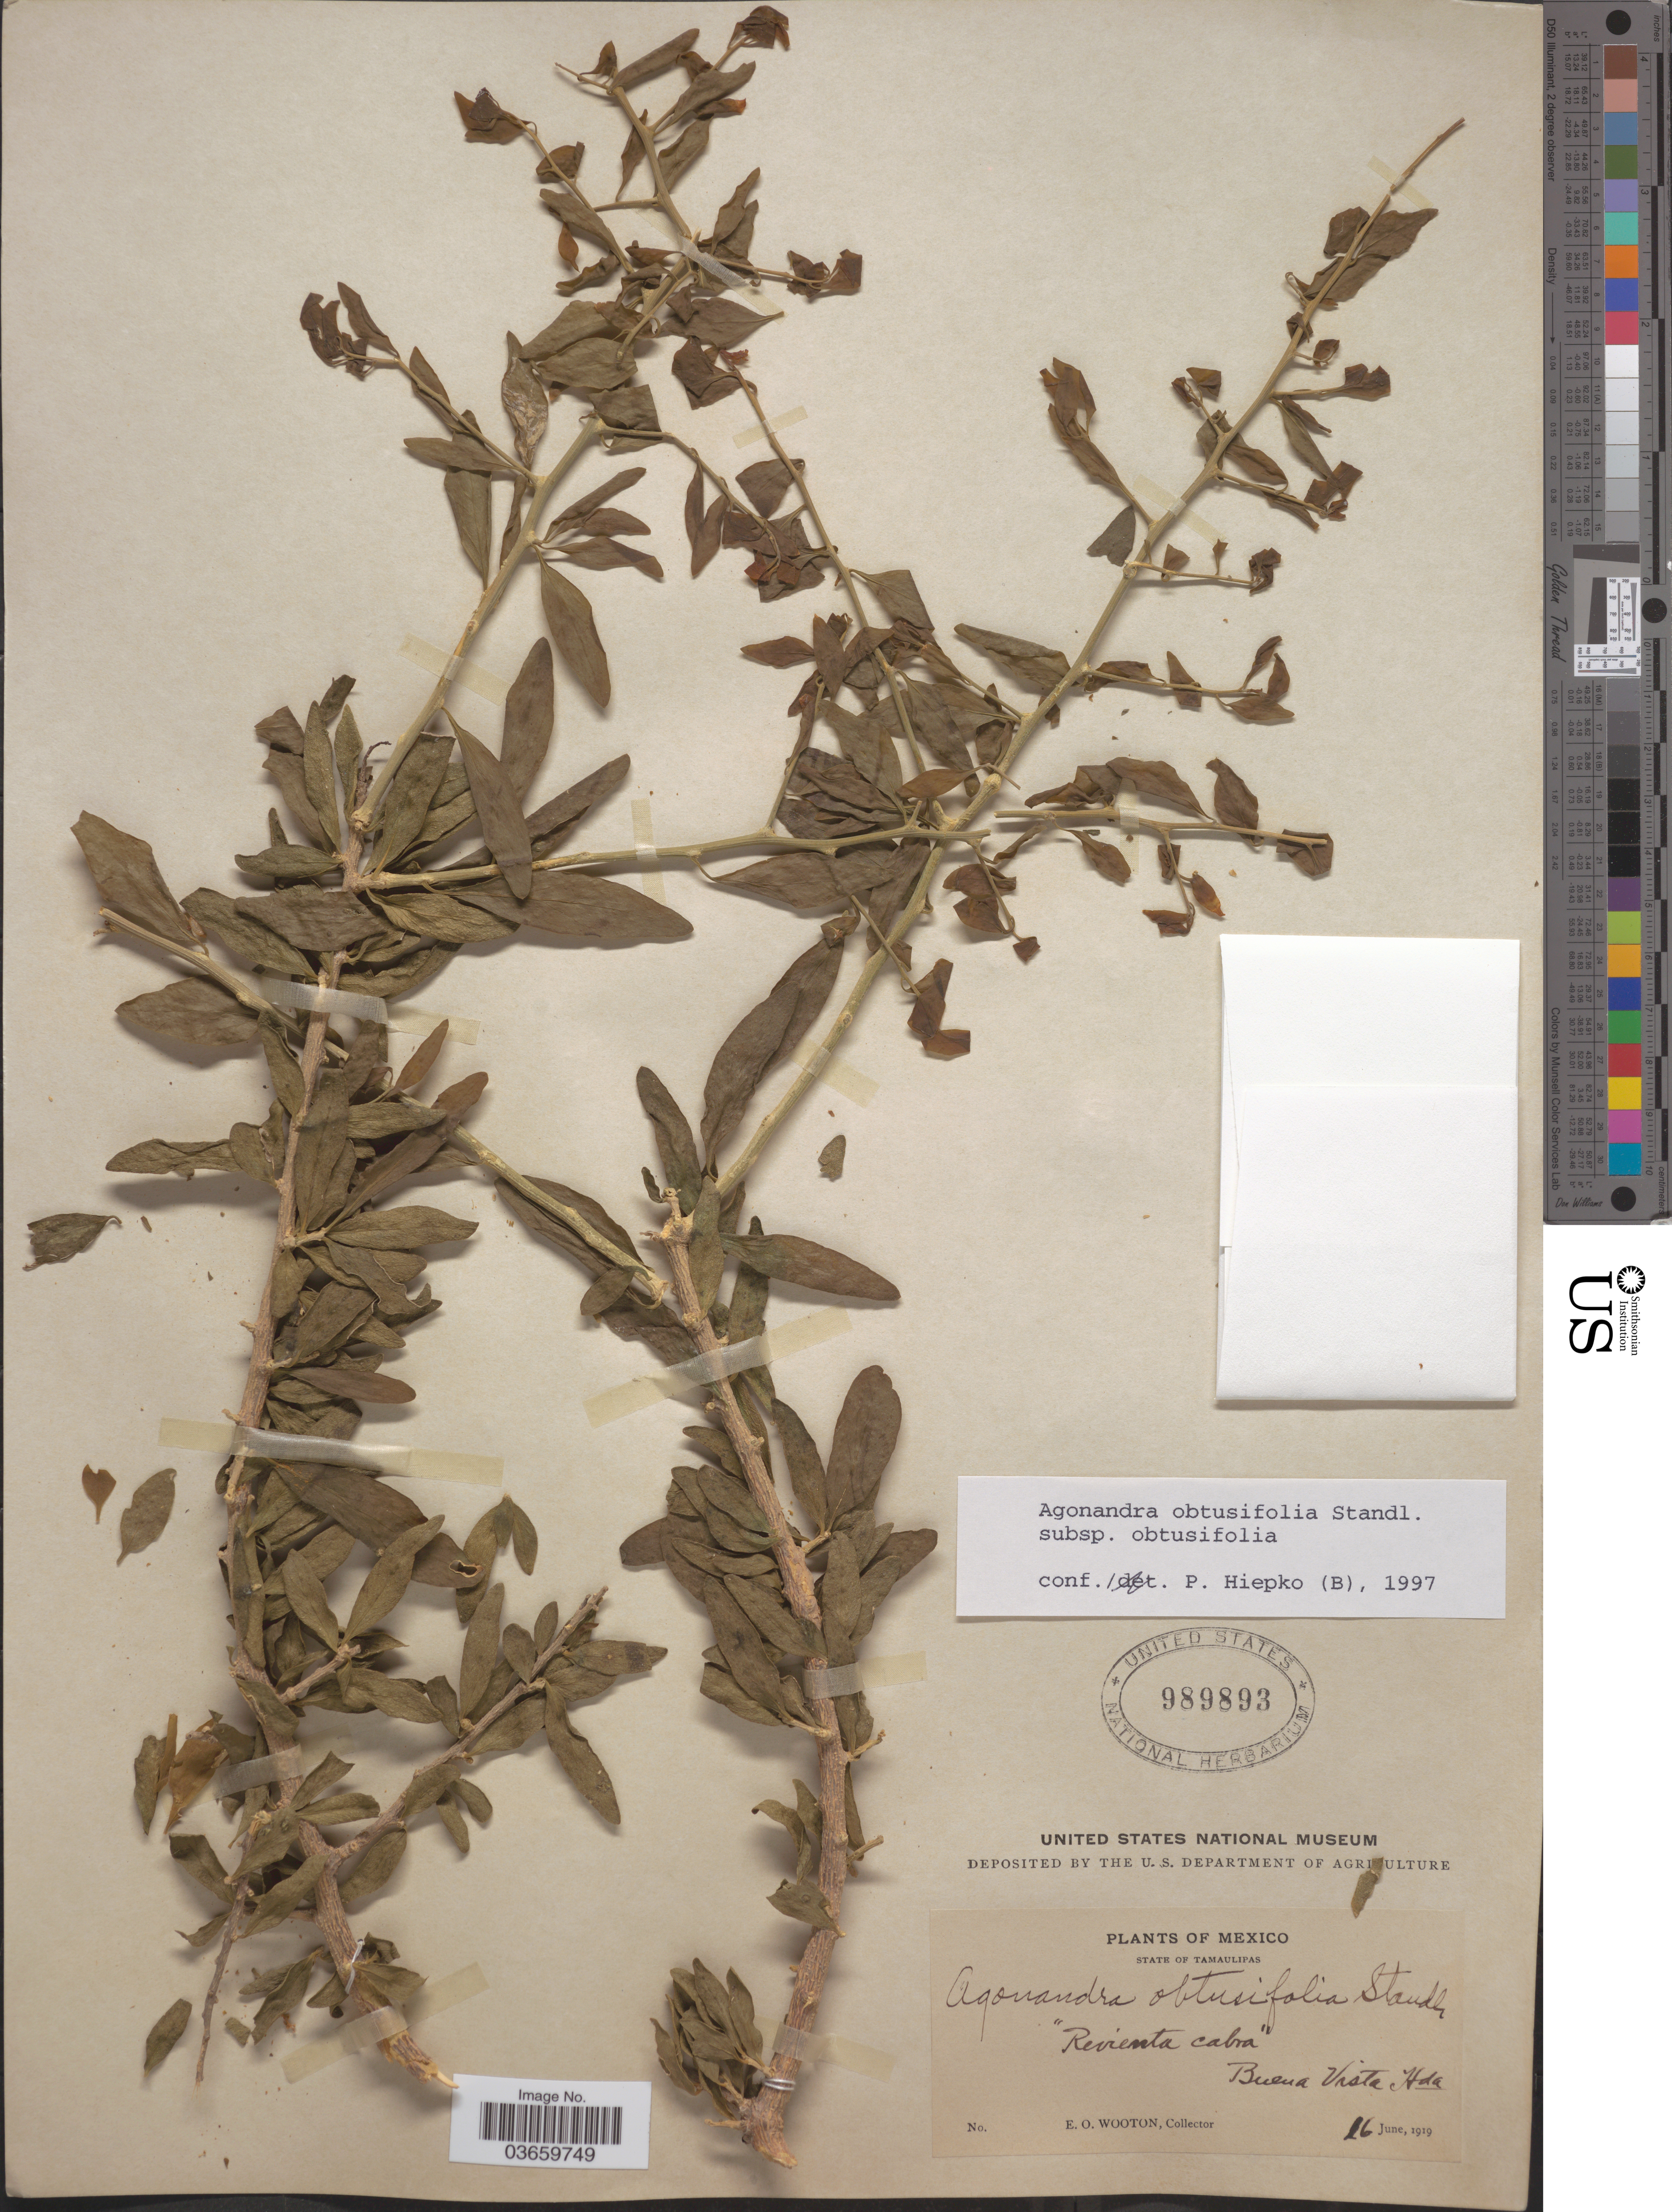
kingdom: Plantae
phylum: Tracheophyta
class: Magnoliopsida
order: Santalales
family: Opiliaceae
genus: Agonandra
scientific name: Agonandra obtusifolia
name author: Standl.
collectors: E. O. Wooton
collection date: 1919-06-16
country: Mexico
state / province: Tamaulipas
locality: Buena Vista Hda.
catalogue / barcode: US 989893